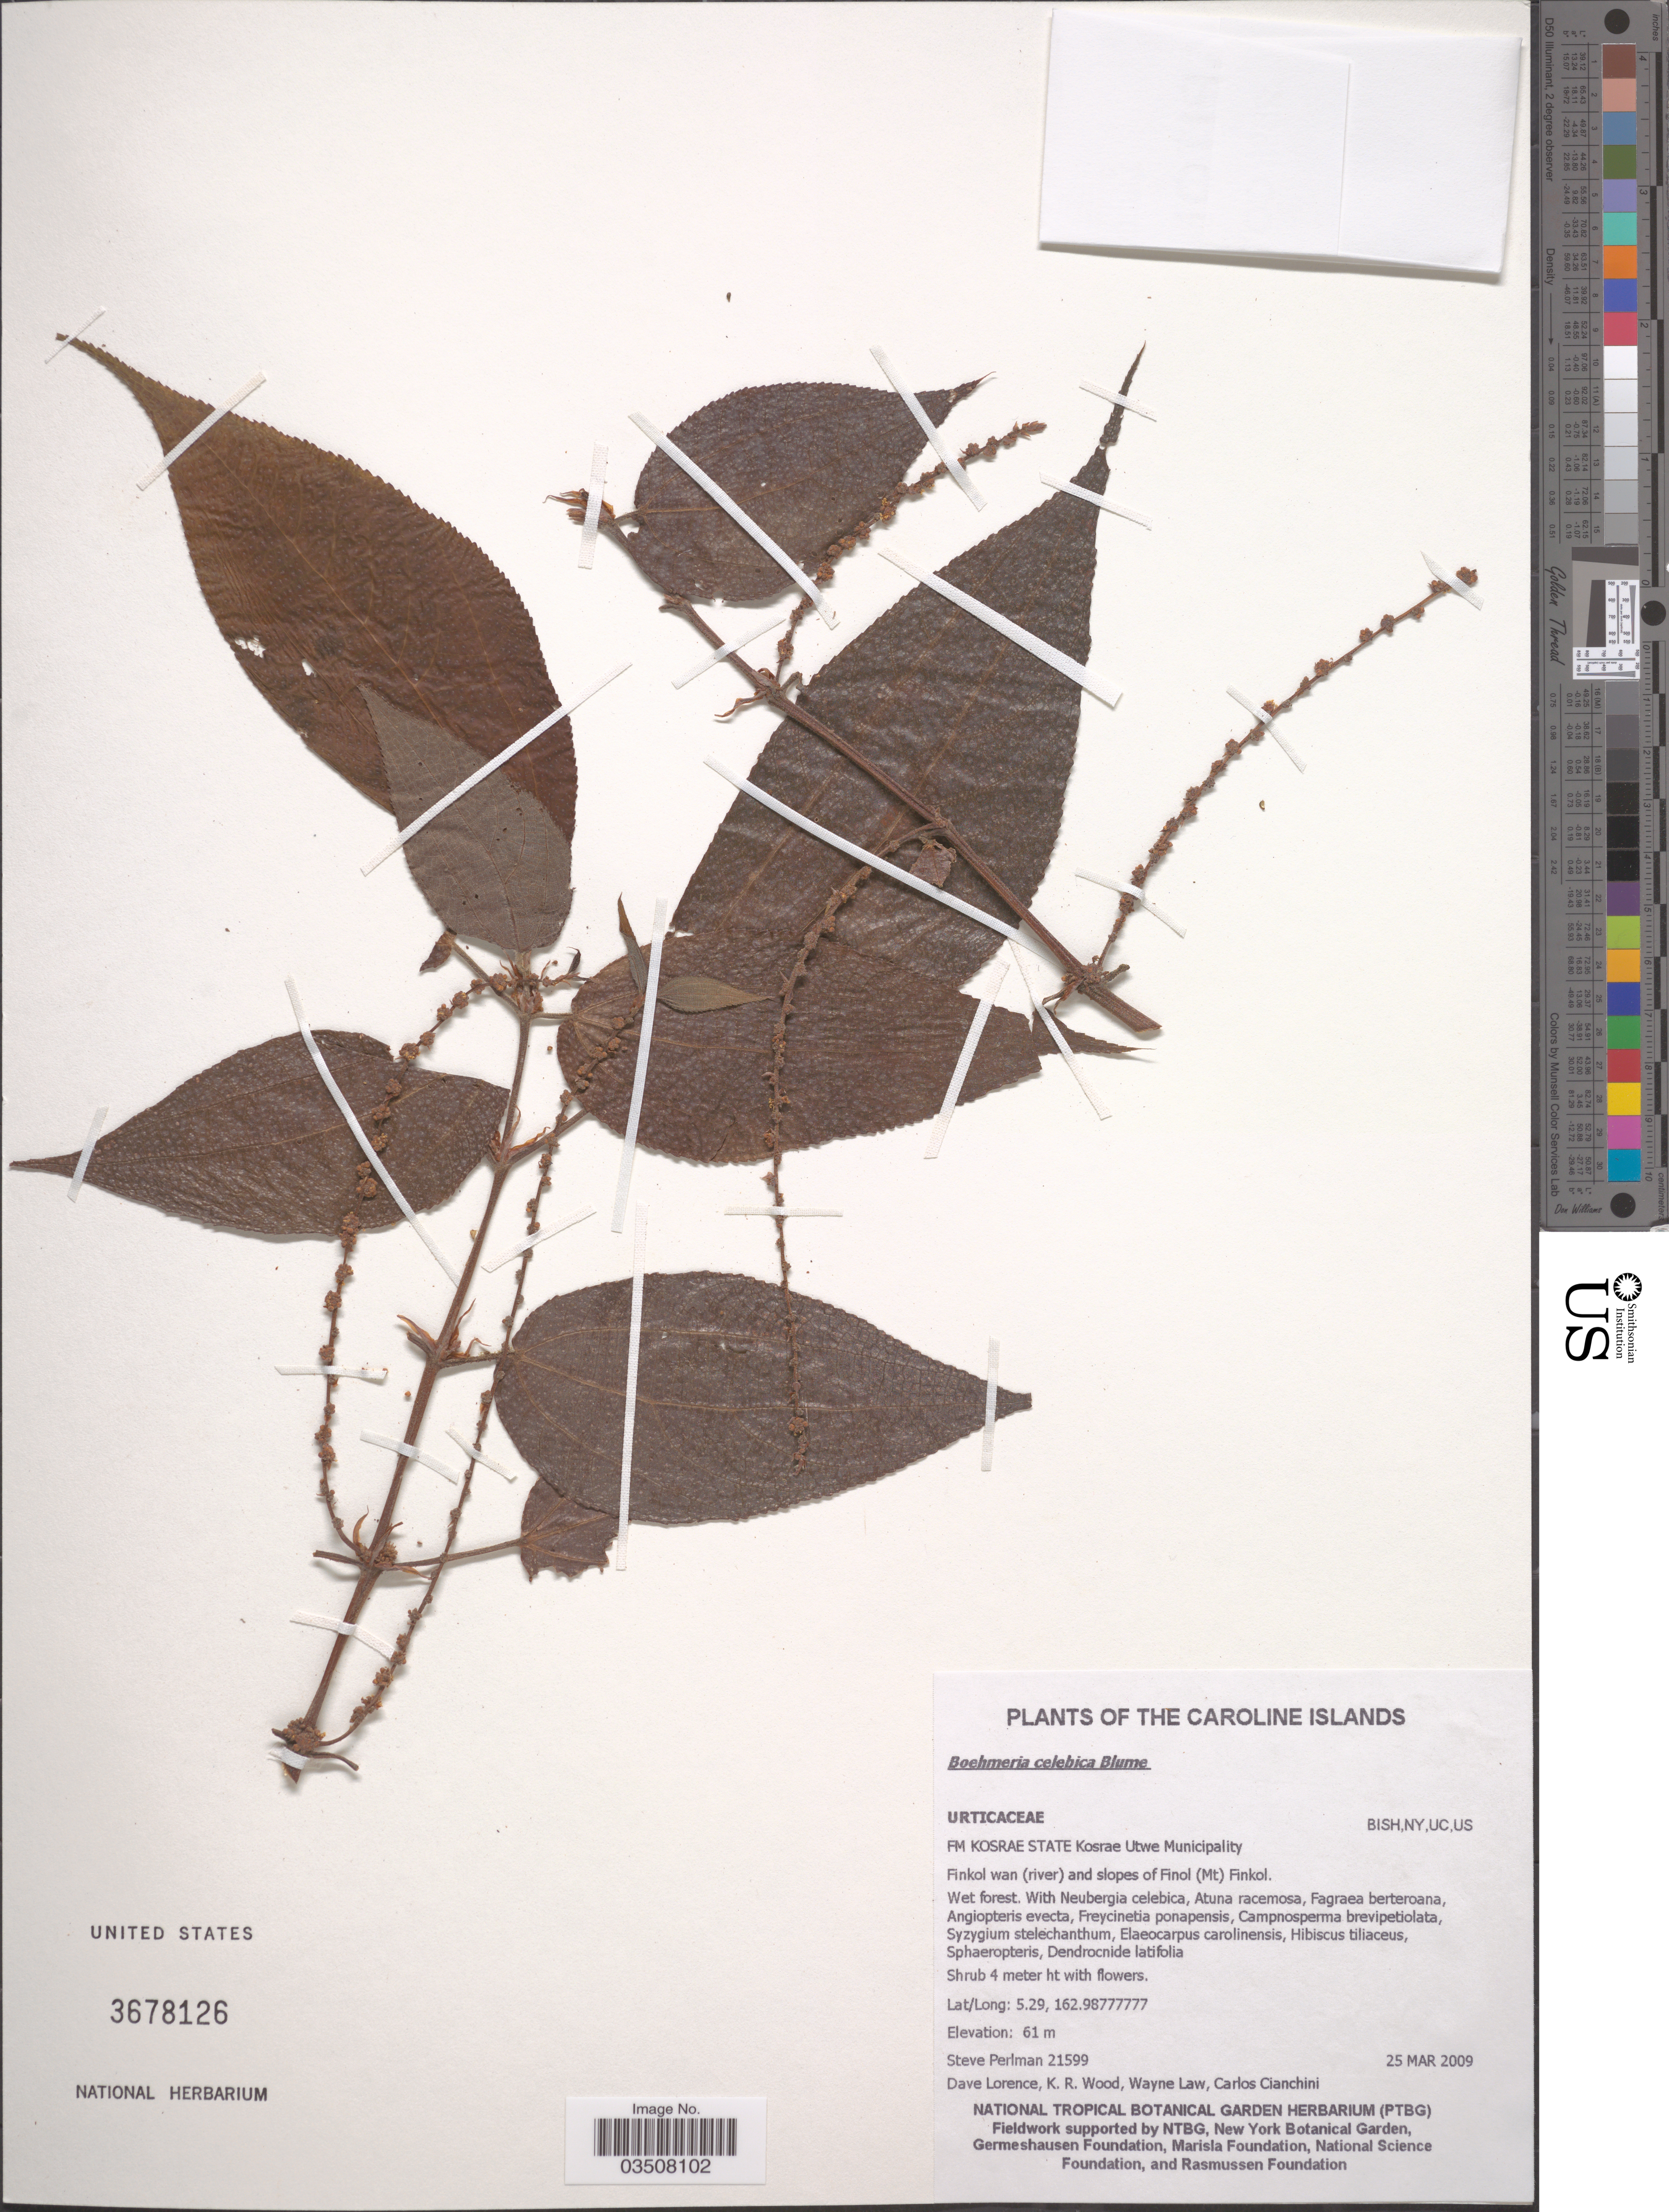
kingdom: Plantae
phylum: Tracheophyta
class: Magnoliopsida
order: Rosales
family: Urticaceae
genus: Boehmeria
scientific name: Boehmeria celebica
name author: Blume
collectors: S. Perlman, D. Lorence, K. R. Wood, W. Law & C. Cianchini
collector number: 21599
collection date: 2009-03-25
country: Micronesia, Federated States of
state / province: Kosrae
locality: The Caroline Islands. FM Kosrae State Kosrae Utwe Municipality. Finkol wan (river) and slopes of Finol (Mt) Finkol.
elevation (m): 61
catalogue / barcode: US 3678126